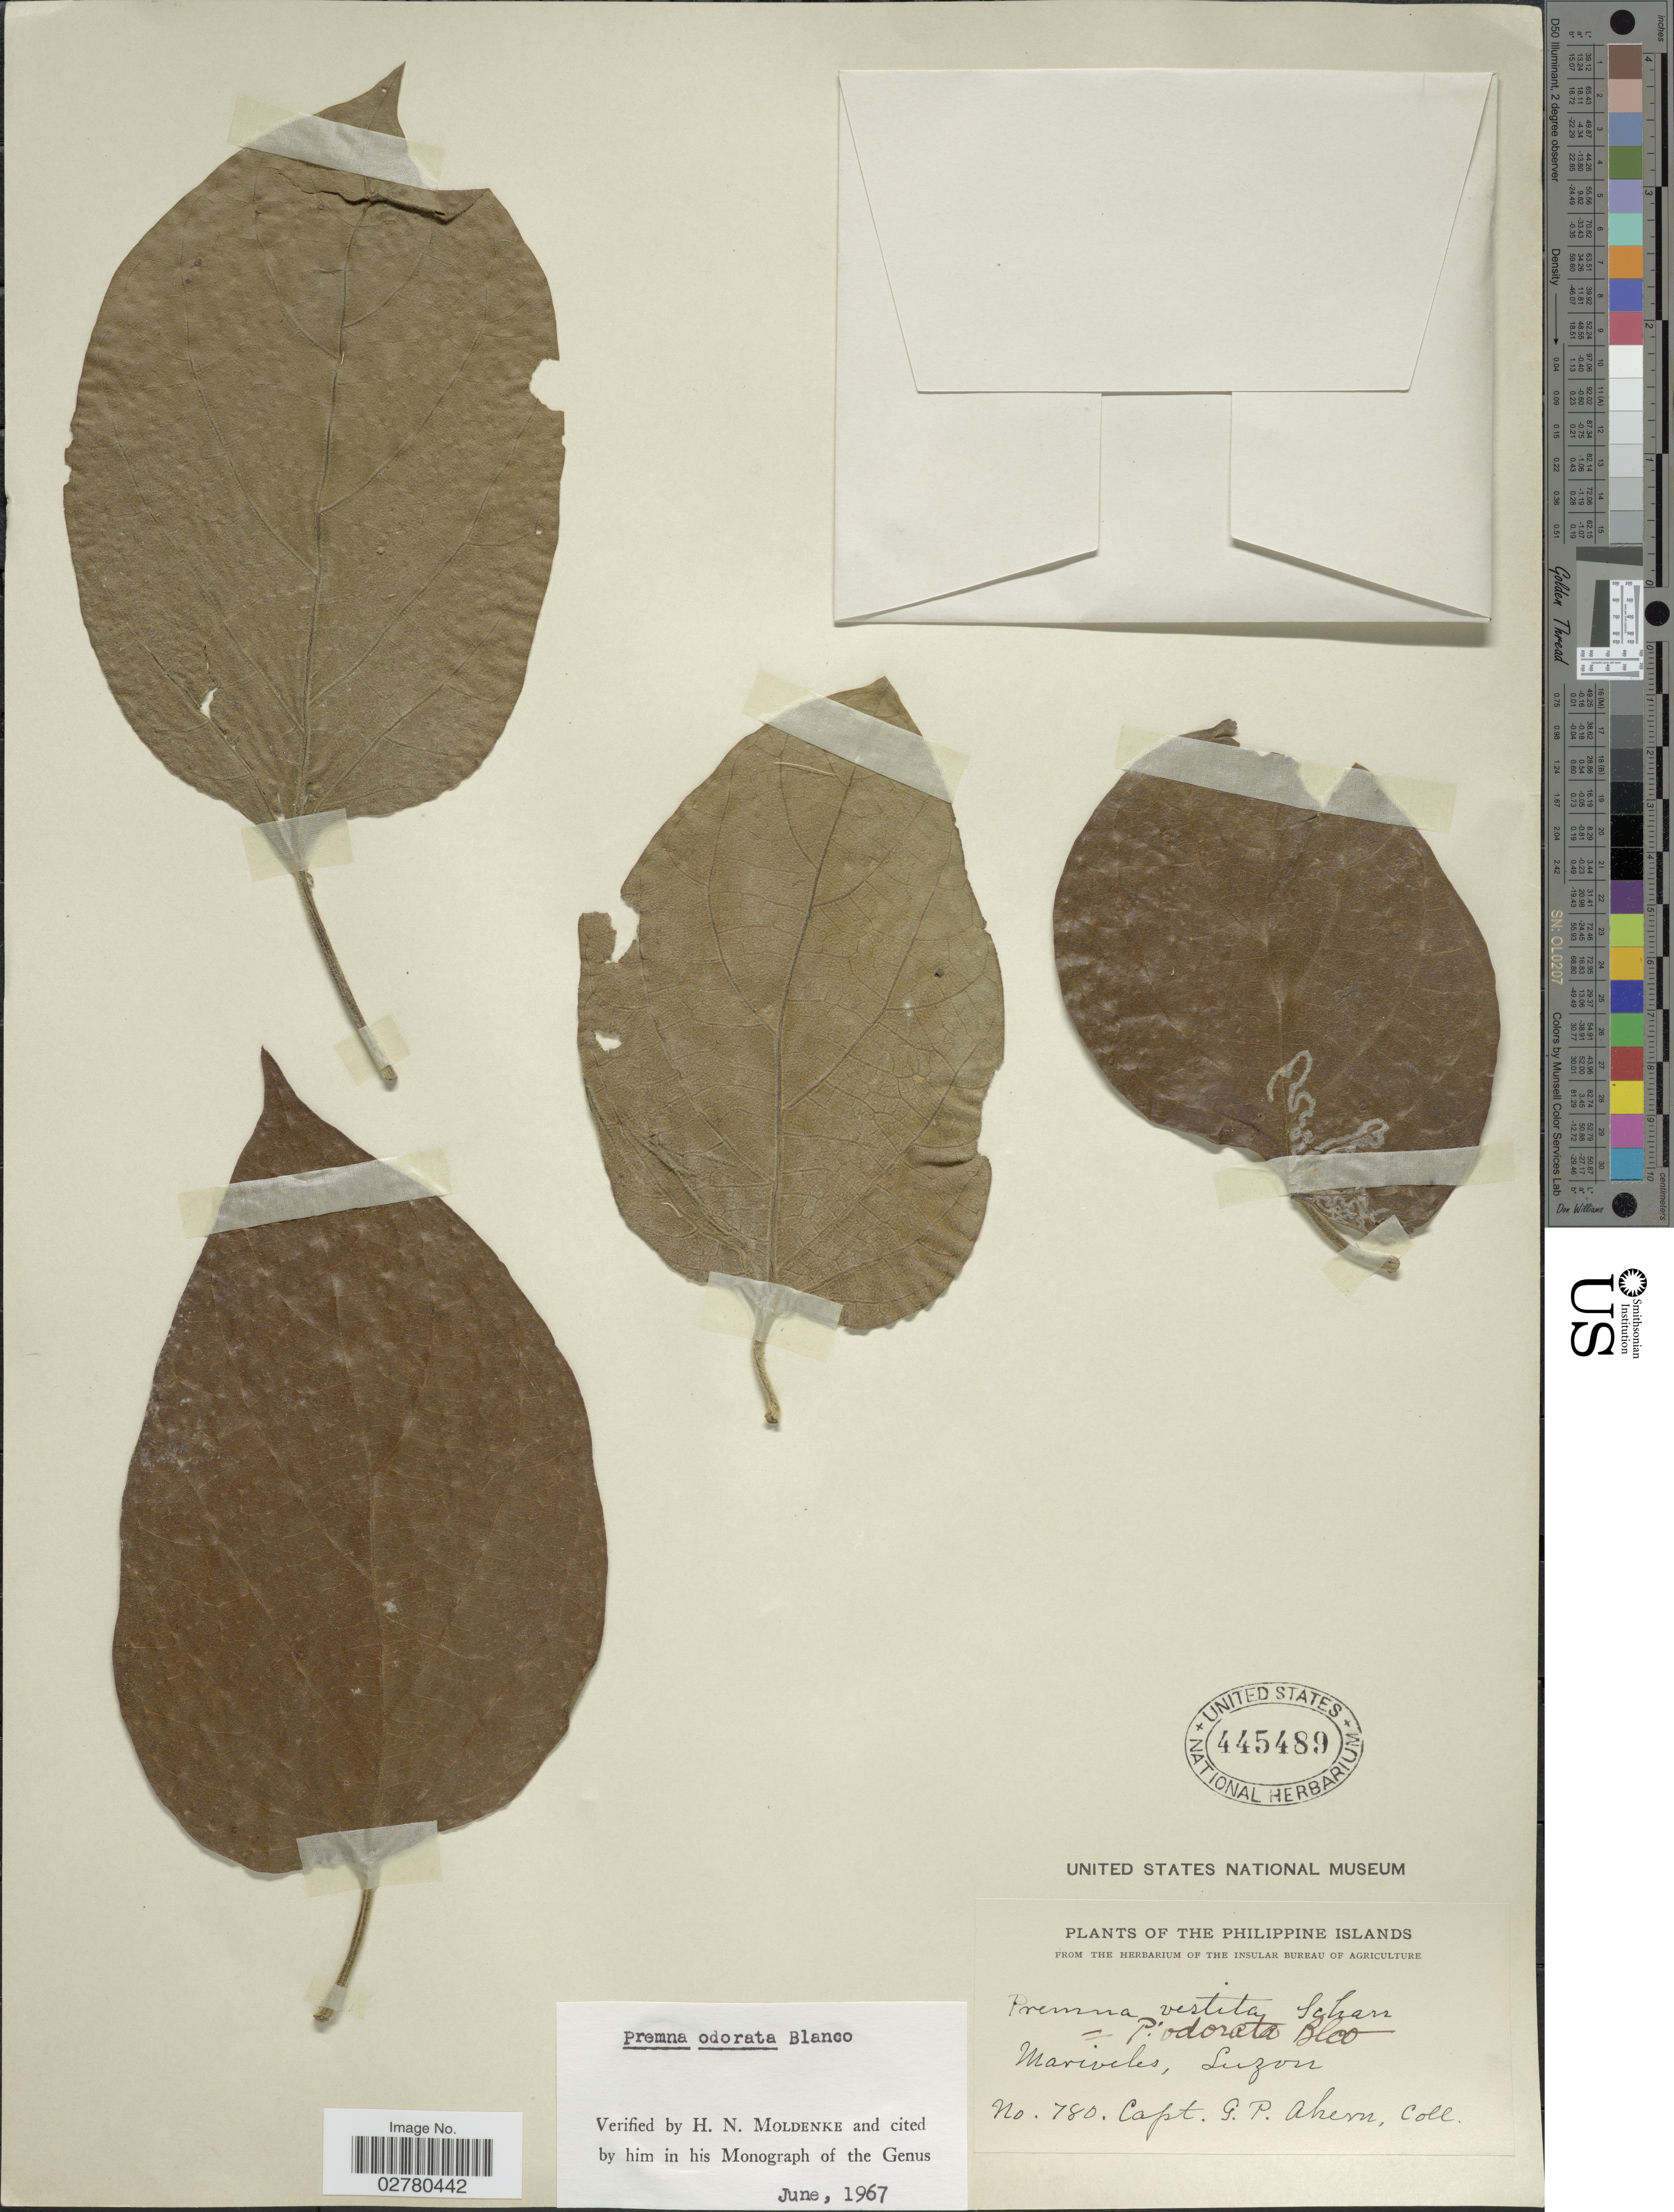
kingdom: Plantae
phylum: Tracheophyta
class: Magnoliopsida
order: Lamiales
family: Lamiaceae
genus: Premna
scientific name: Premna odorata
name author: Blanco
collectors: G. Ahern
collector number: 780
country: Philippines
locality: Philippine Islands, Mariveles, Luzon.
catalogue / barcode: US 445489